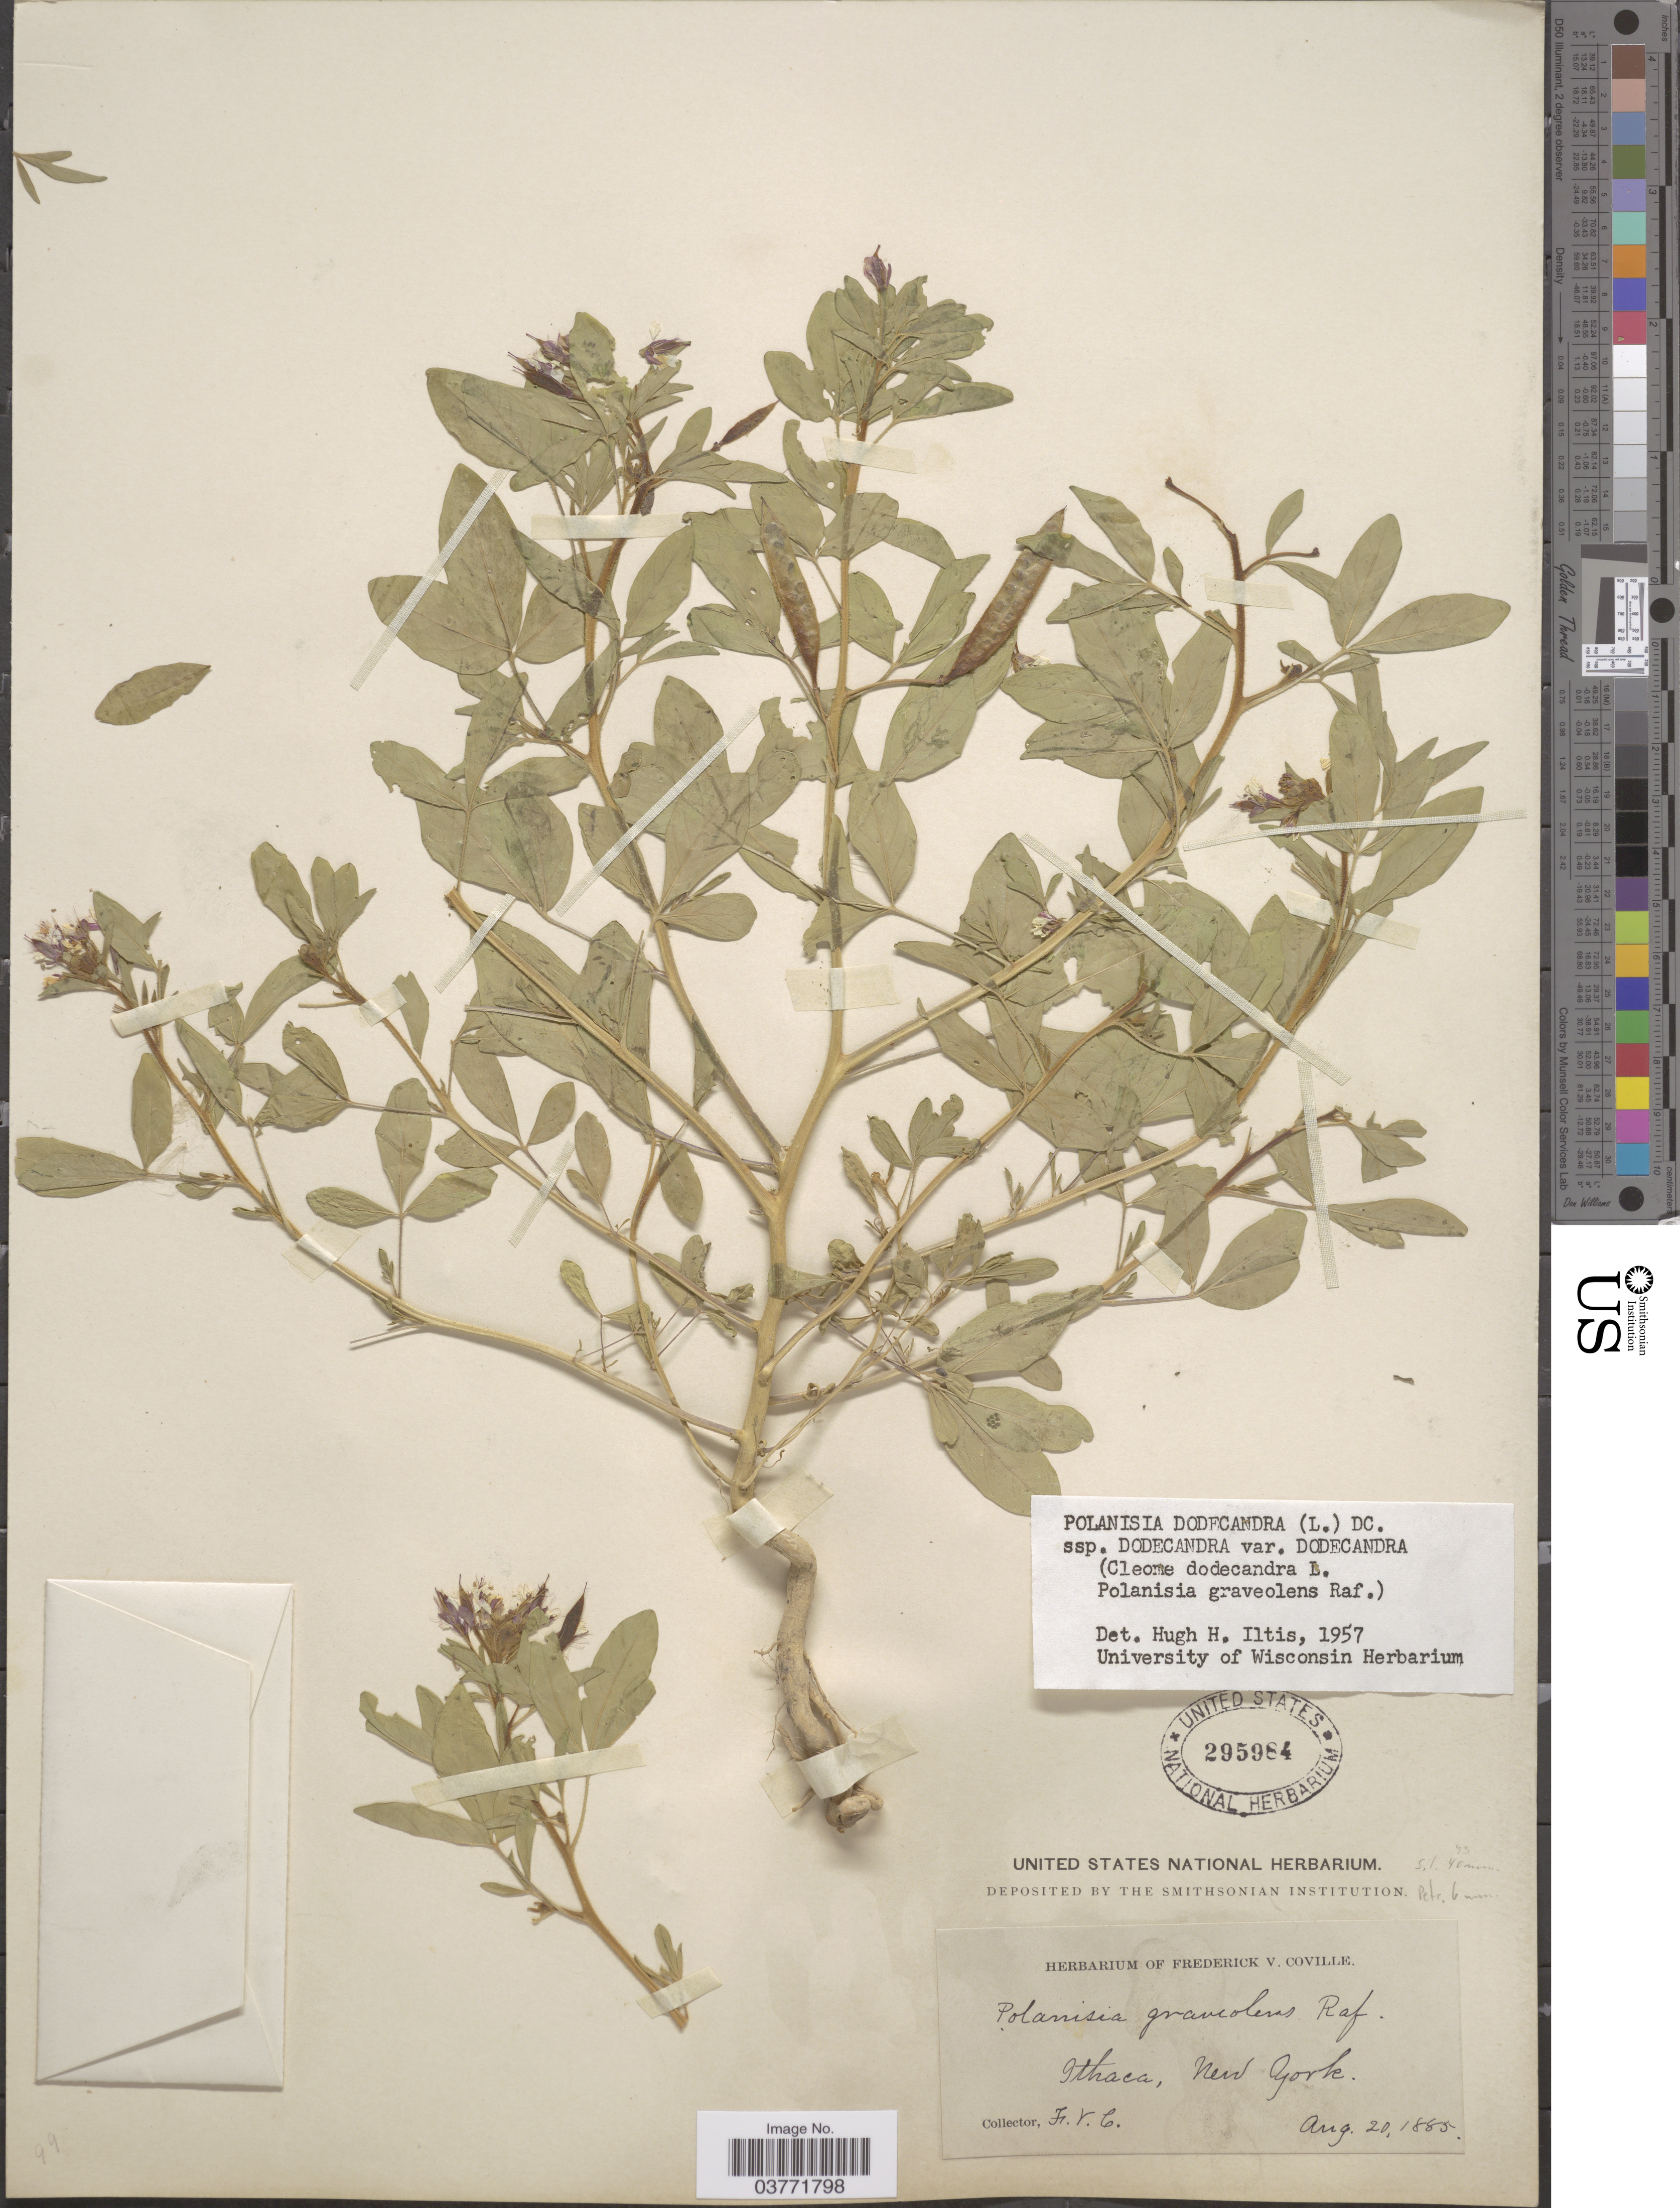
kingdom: Plantae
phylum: Tracheophyta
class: Magnoliopsida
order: Brassicales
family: Cleomaceae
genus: Polanisia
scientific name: Polanisia dodecandra subsp. dodecandra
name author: (L.) DC.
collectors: F. V. Coville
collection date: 1885-08-20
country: United States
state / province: New York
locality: Ithaca.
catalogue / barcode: US 295984